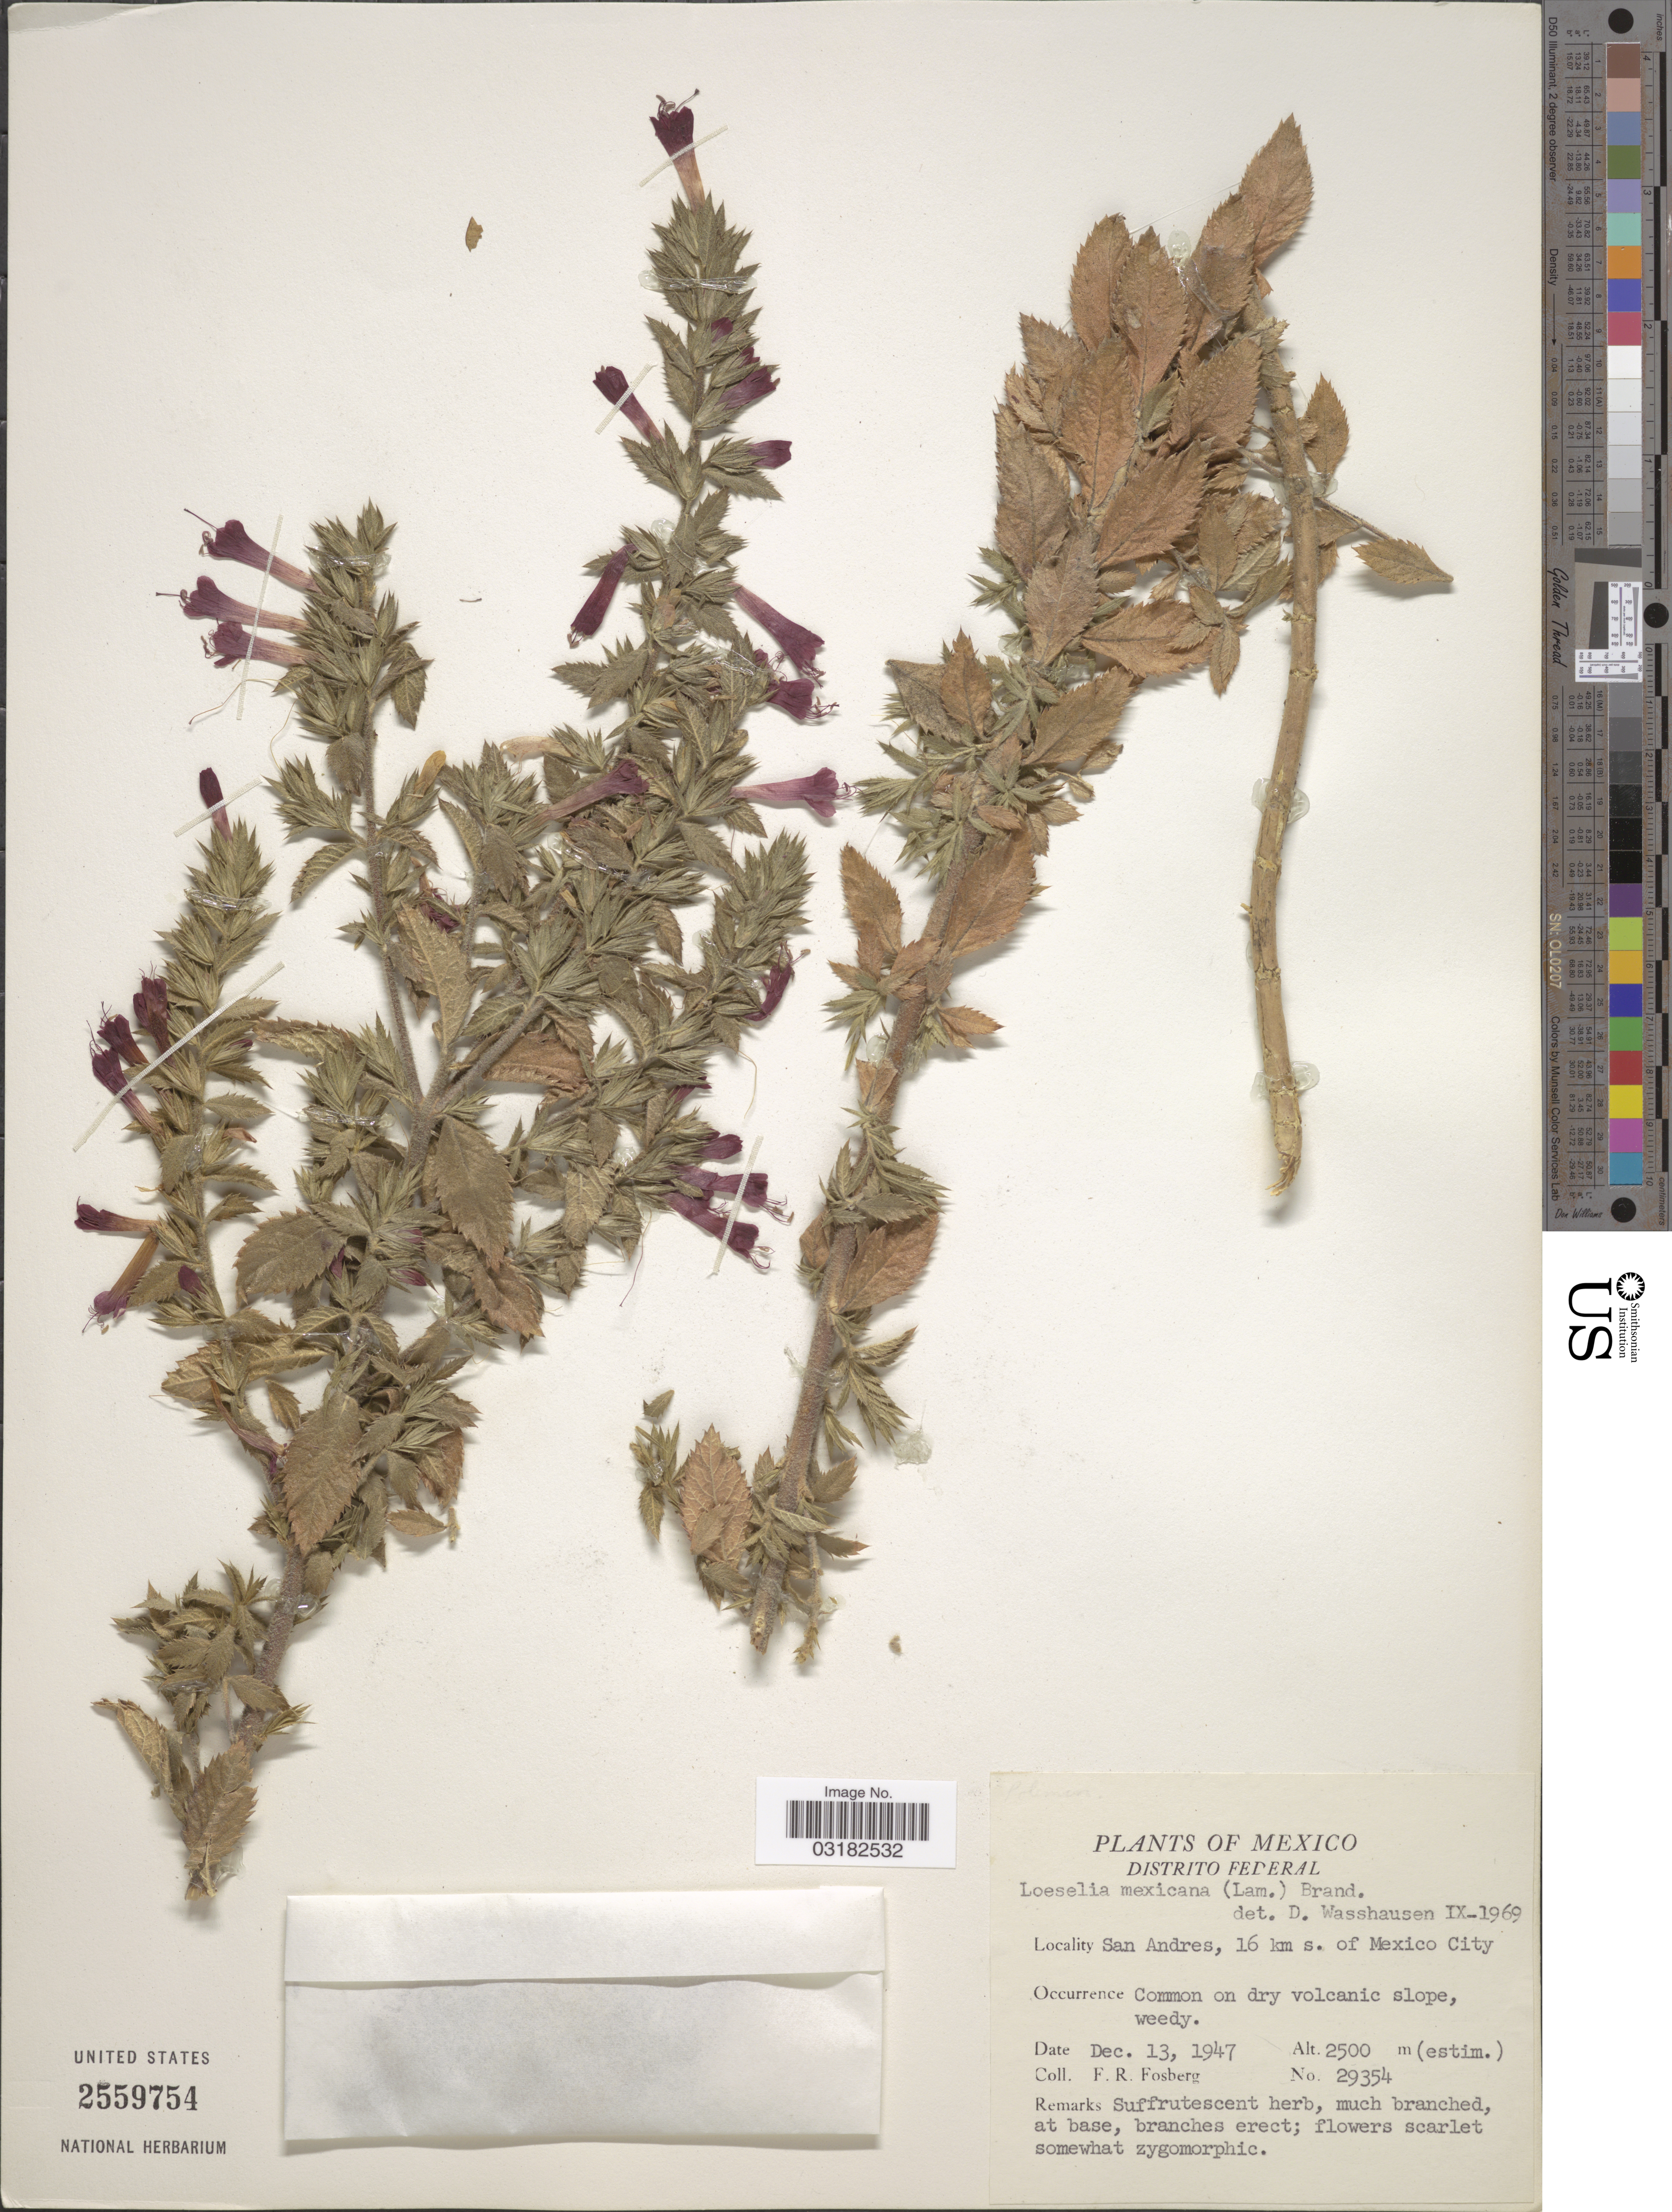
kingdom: Plantae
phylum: Tracheophyta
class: Magnoliopsida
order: Ericales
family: Polemoniaceae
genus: Loeselia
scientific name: Loeselia mexicana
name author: (Lam.) Brand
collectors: F. R. Fosberg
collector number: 29354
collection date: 1947-12-13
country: Mexico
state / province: Distrito Federal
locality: Distrito Federal. San Andres, 16 km s. of Mexico City.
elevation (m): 2500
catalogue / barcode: US 2559754